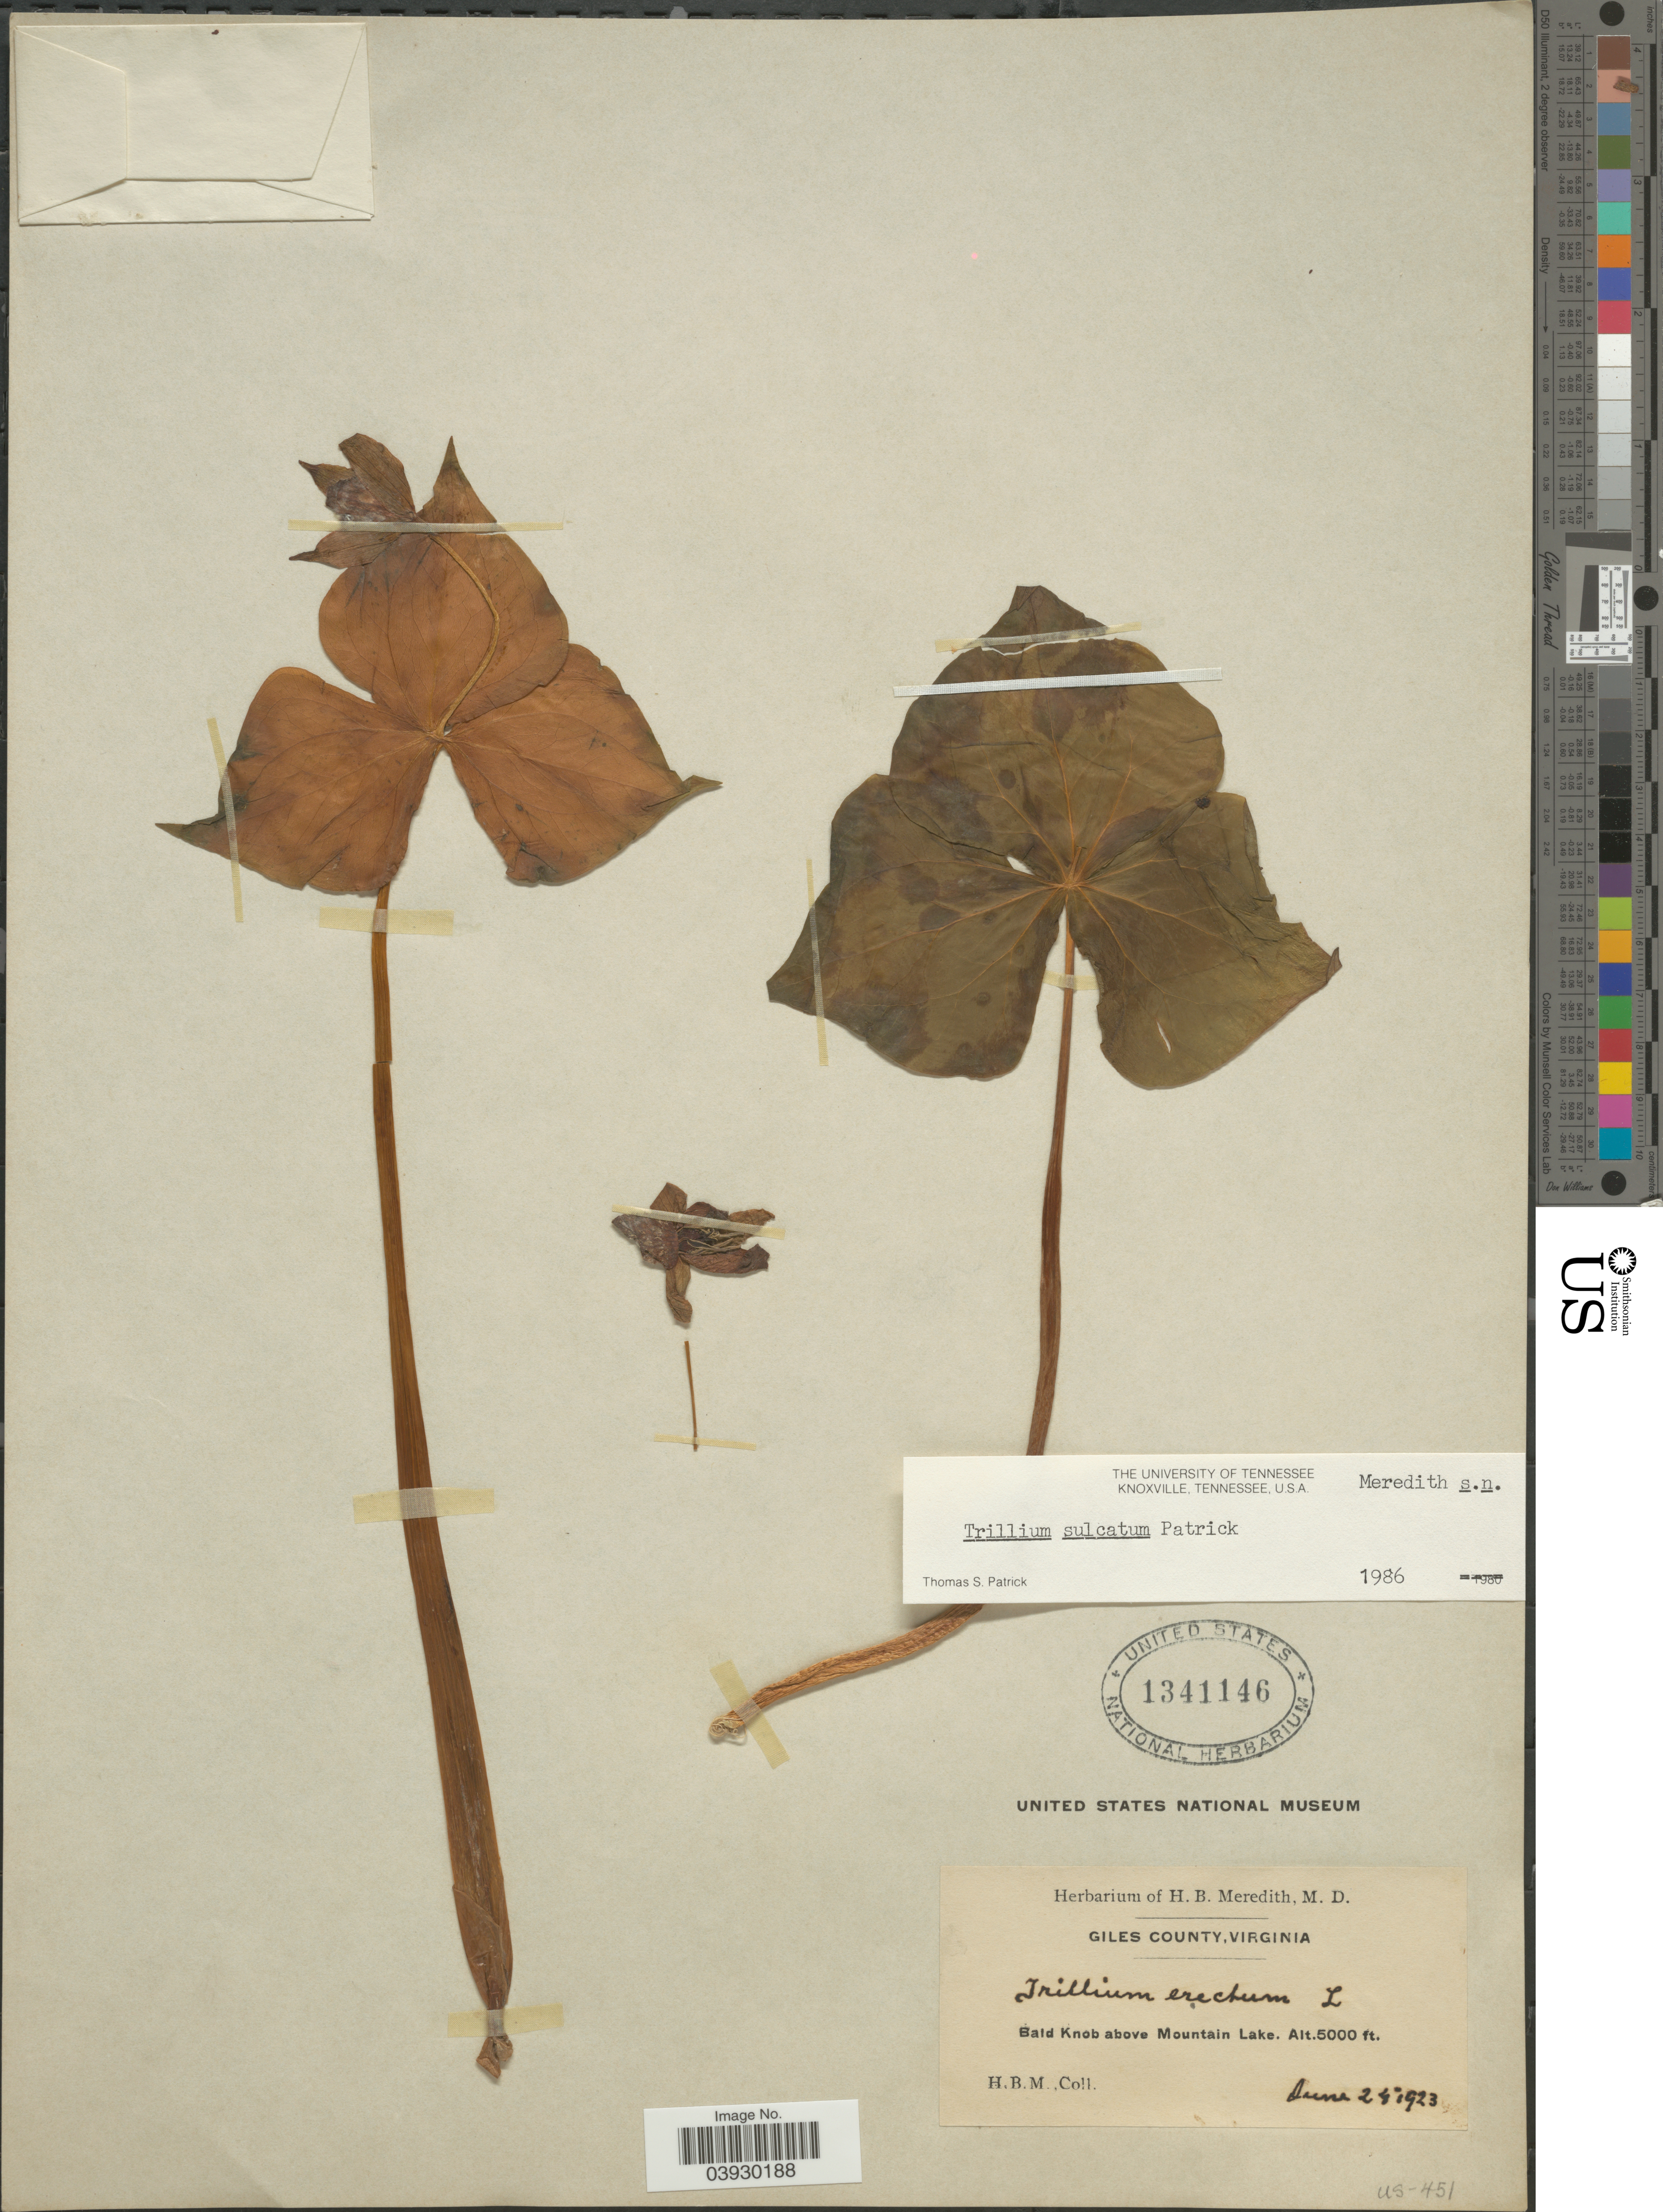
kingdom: Plantae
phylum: Tracheophyta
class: Liliopsida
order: Liliales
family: Melanthiaceae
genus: Trillium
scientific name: Trillium sulcatum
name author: T.S. Patrick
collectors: H. Meredith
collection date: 1923-06-24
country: United States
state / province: Virginia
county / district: Giles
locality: Bald Knob above Mountain Lake.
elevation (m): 1524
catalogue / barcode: US 1341146